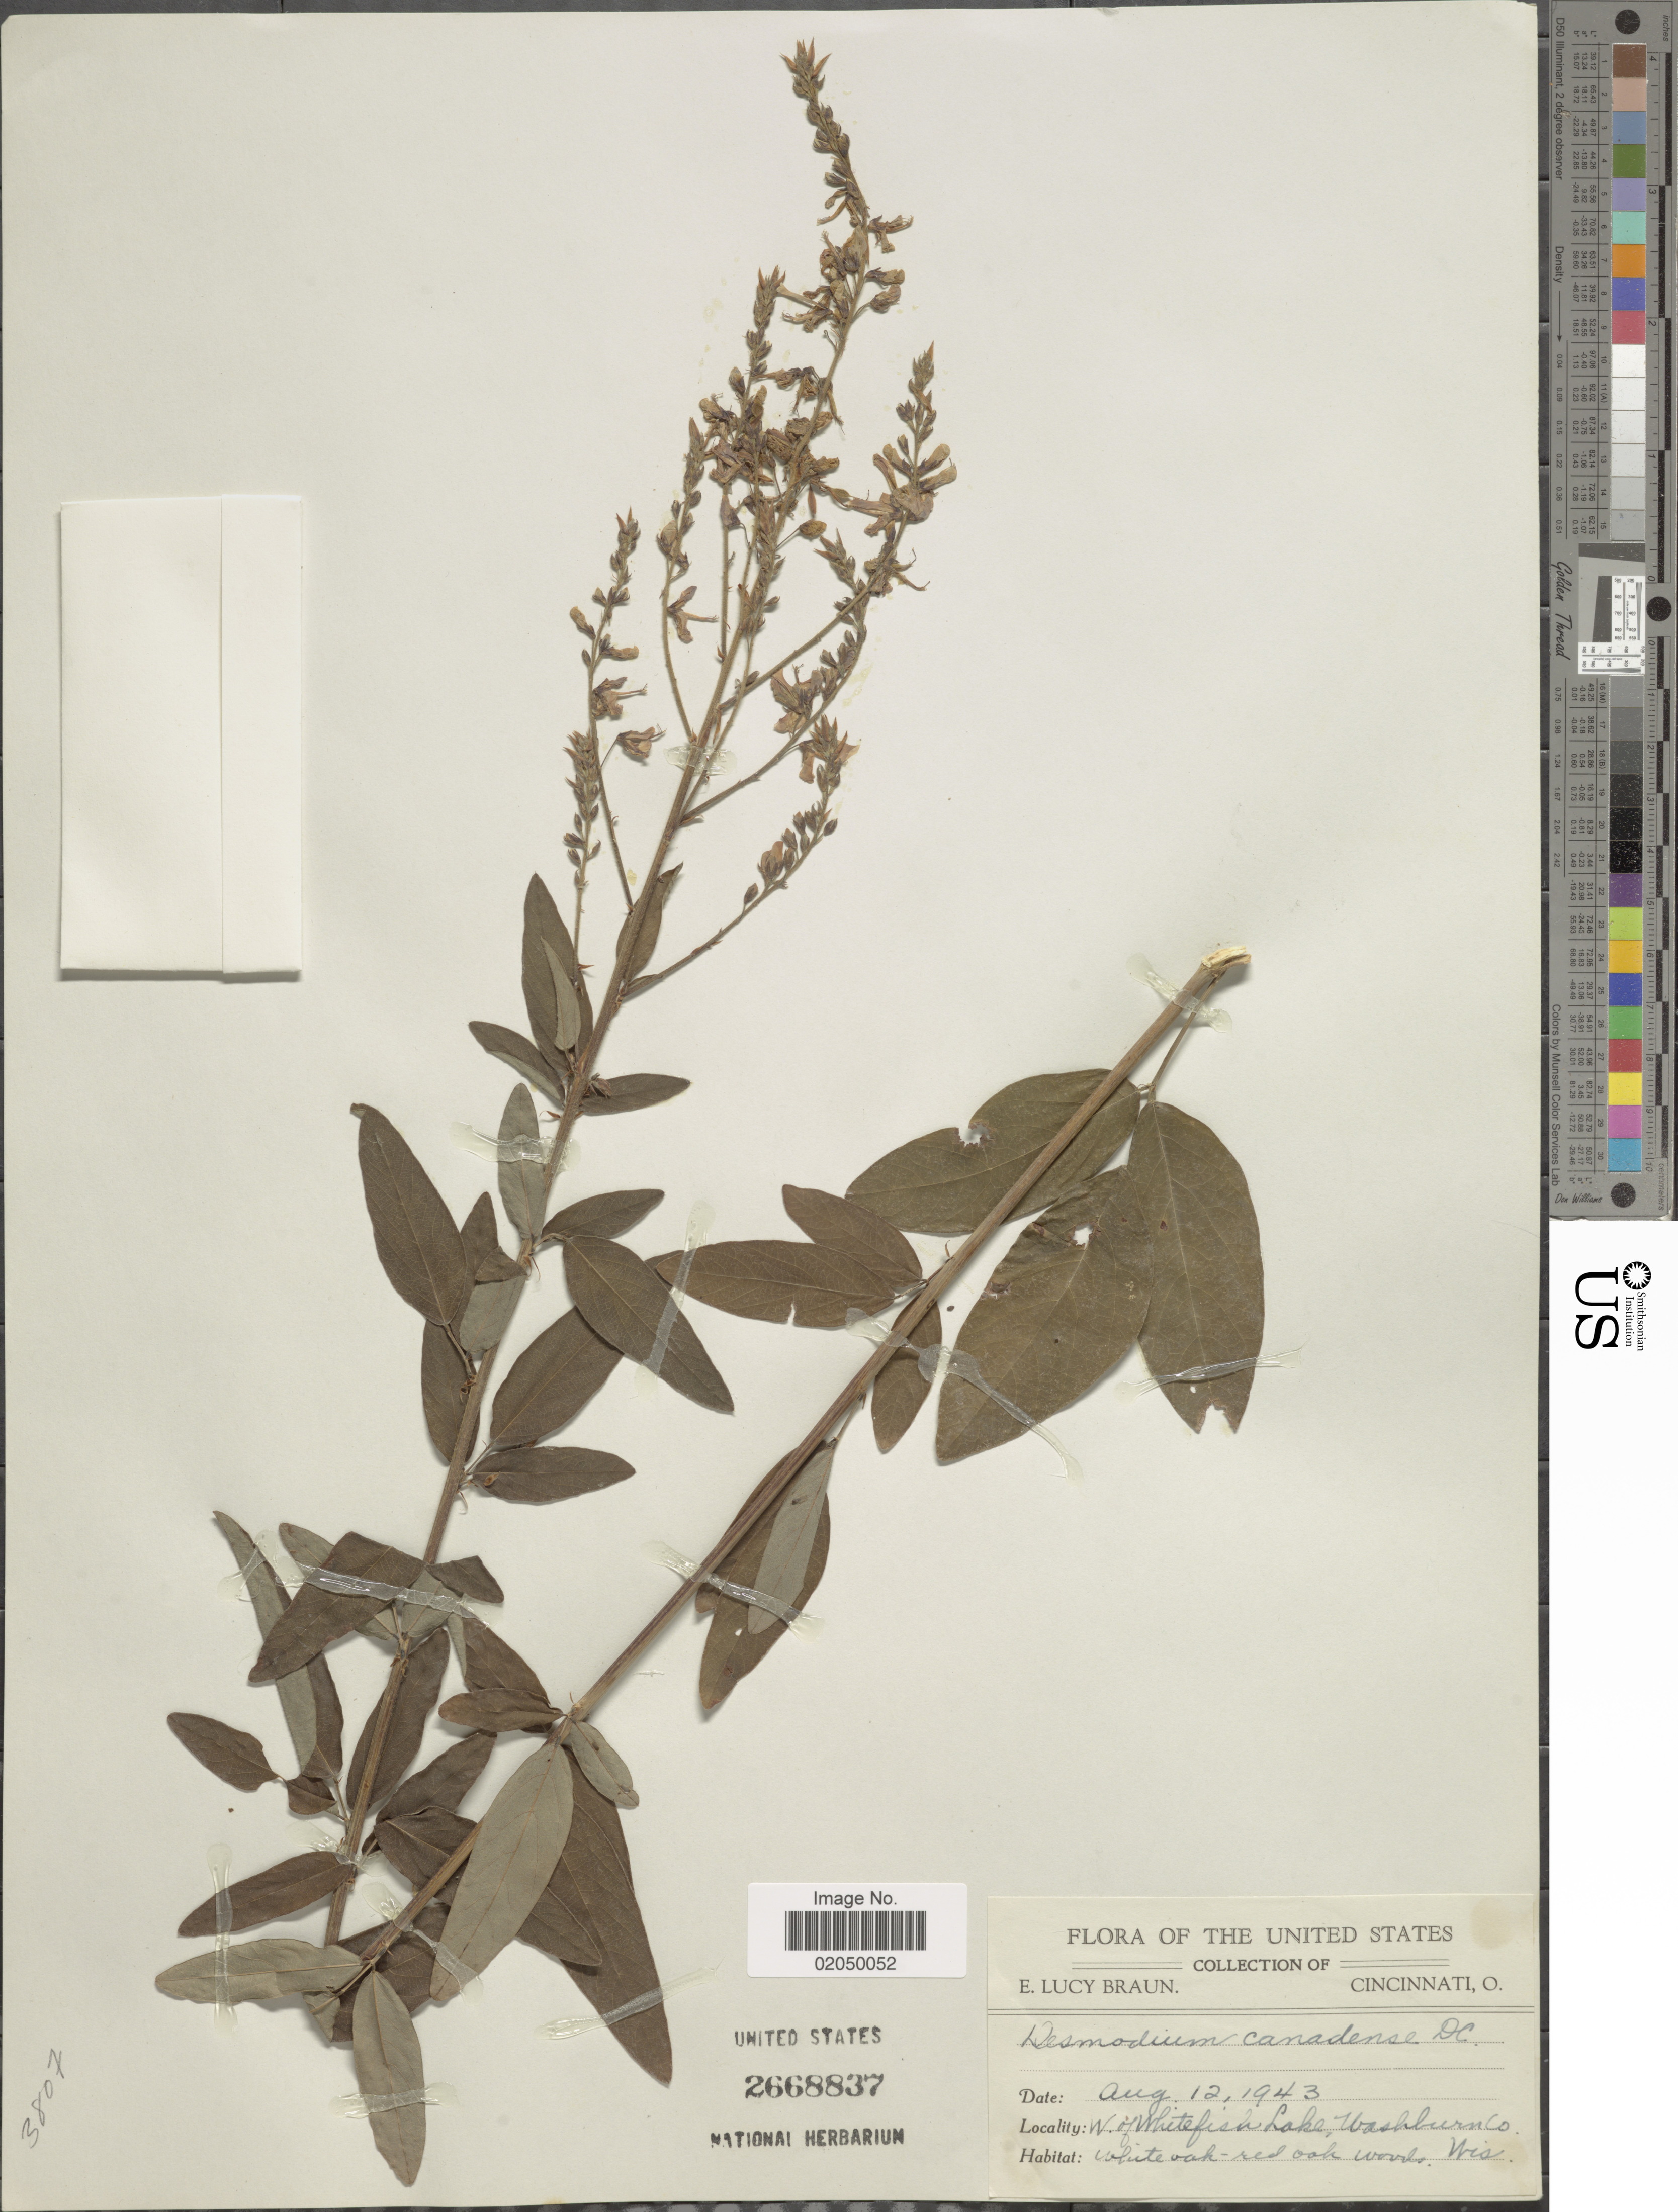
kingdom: Plantae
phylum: Tracheophyta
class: Magnoliopsida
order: Fabales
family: Fabaceae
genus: Desmodium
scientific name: Desmodium canadense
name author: (L.) DC.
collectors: E. L. Braun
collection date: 1943-08-12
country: United States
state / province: Wisconsin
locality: W. of Whitefish Lake, Washburn Co. Wis.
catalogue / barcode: US 2668837